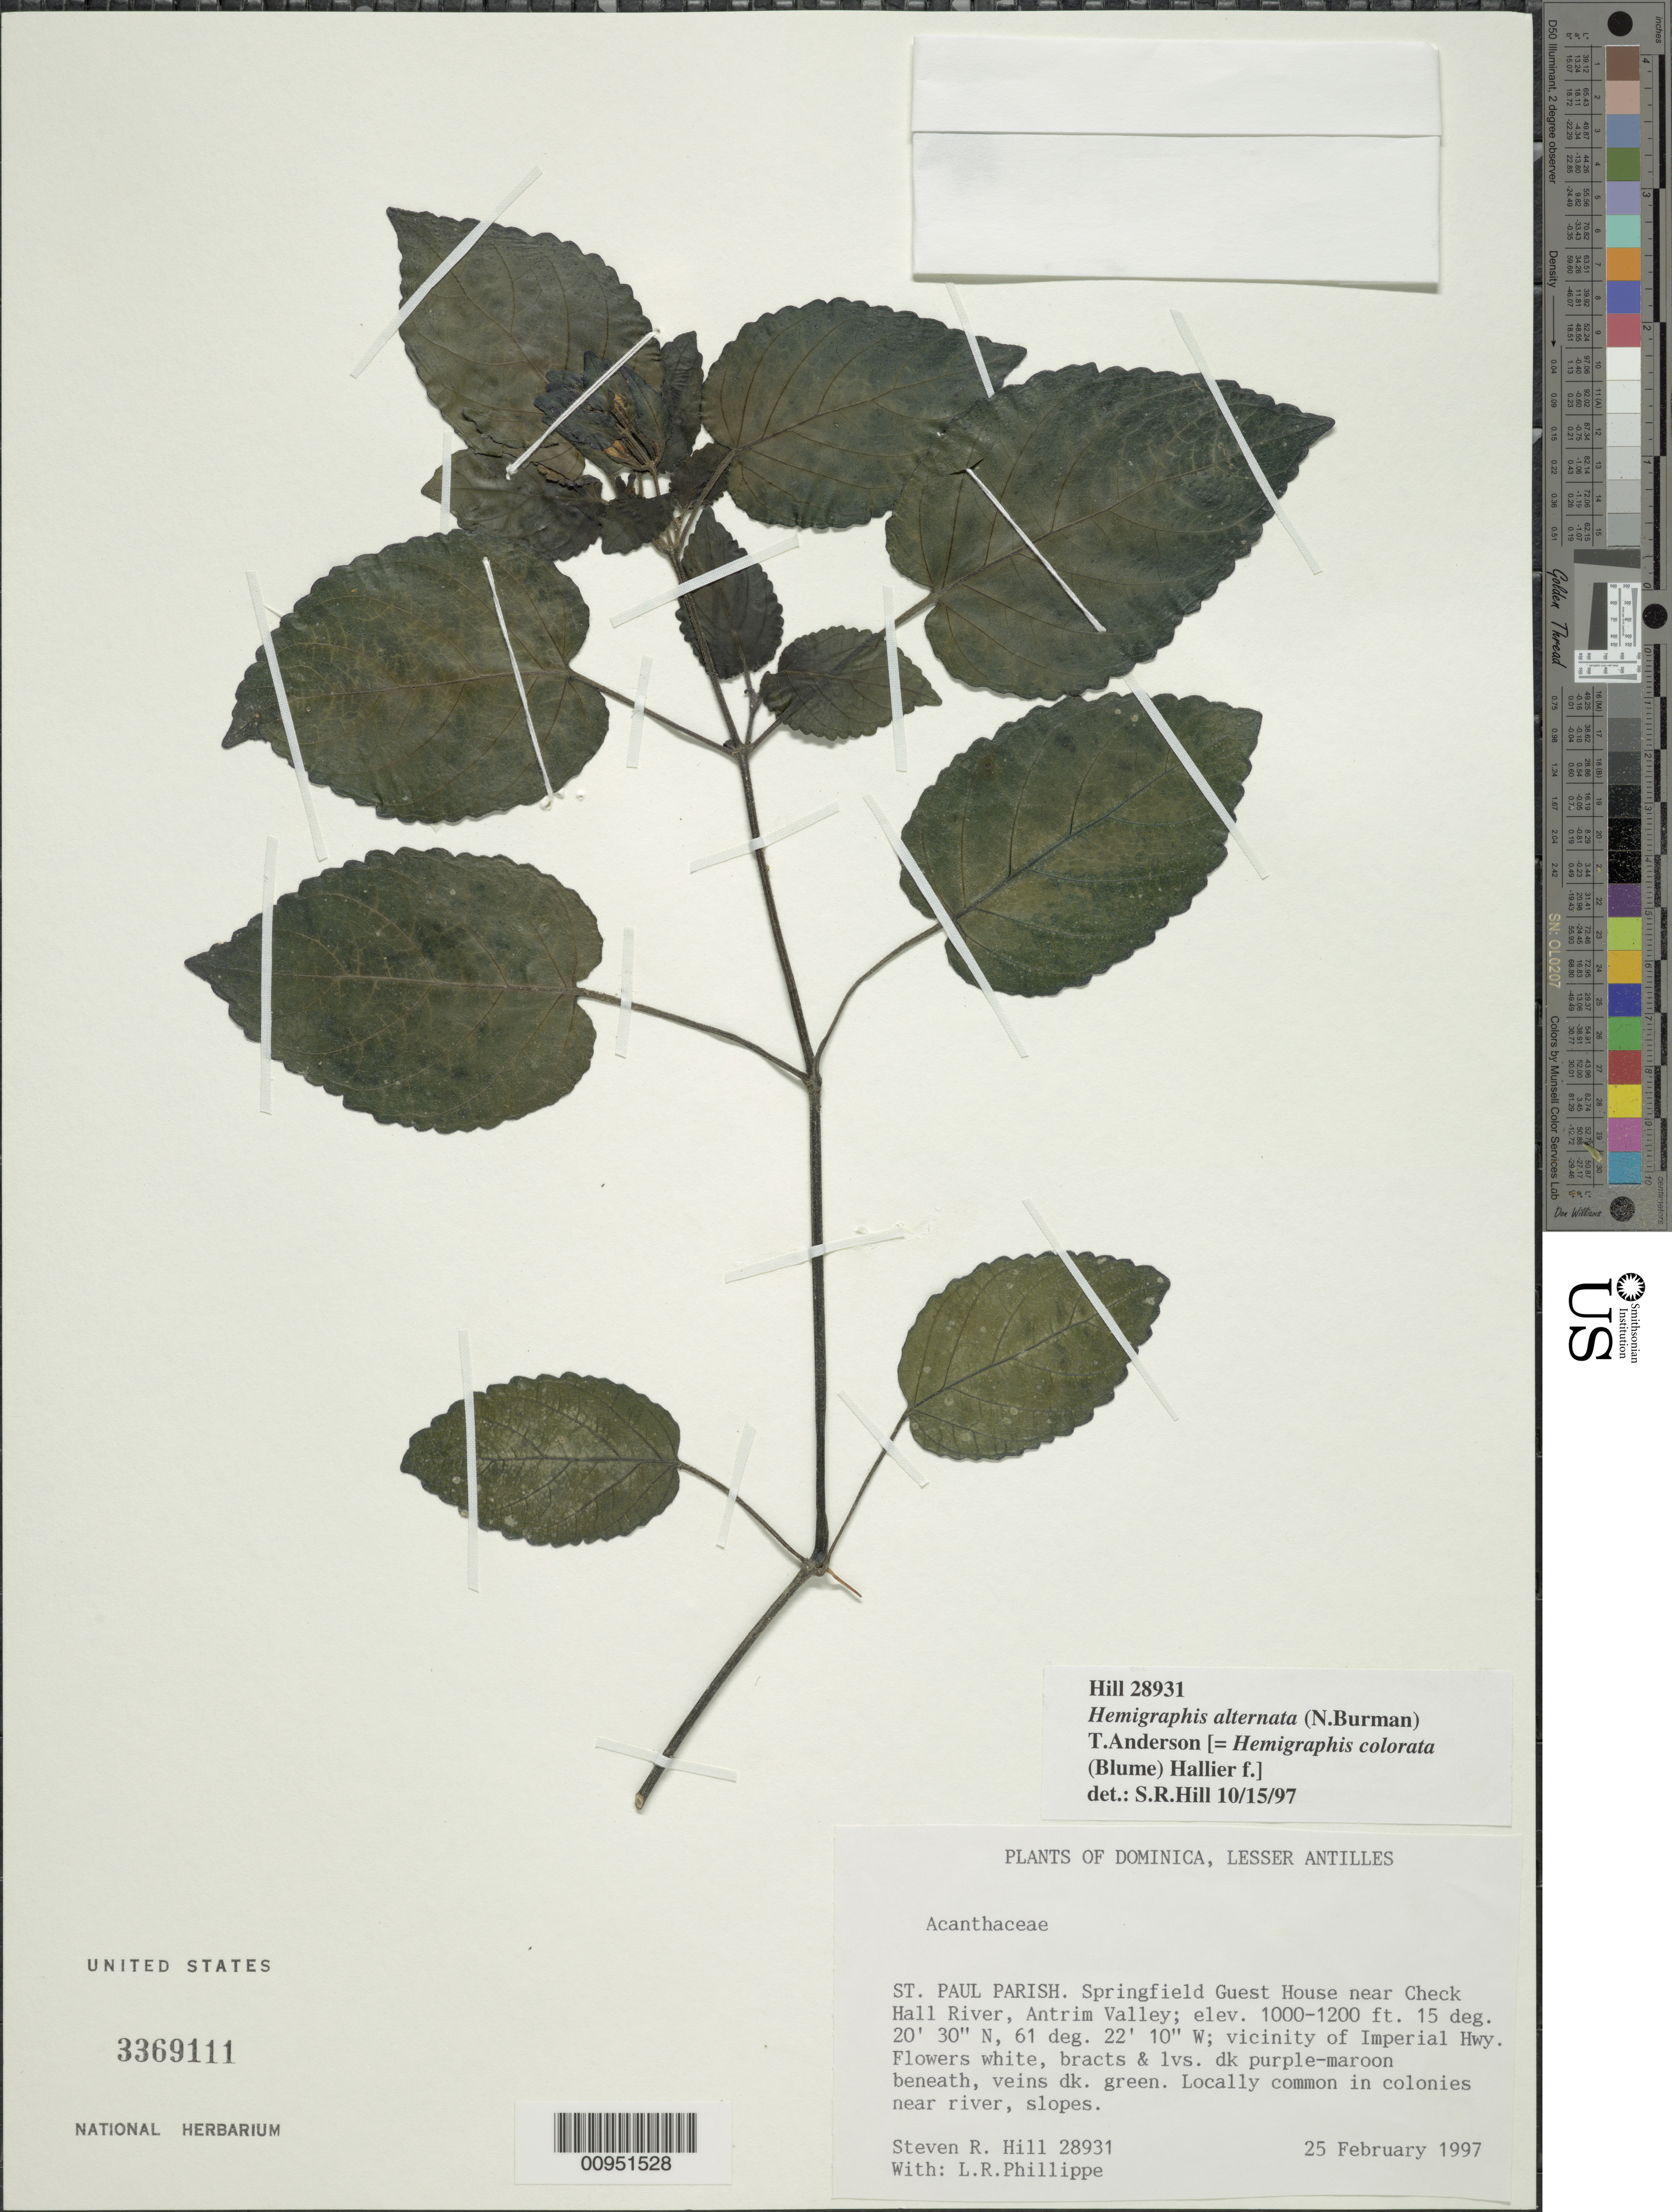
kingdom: Plantae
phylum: Tracheophyta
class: Magnoliopsida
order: Lamiales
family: Acanthaceae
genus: Hemigraphis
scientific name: Hemigraphis alternata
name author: (Burm. f.) T. Anderson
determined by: Hill, Steven R.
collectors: S. R. Hill & L. Phillippe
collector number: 28931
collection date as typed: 25 Feb 1997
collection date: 1997-02-25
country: Dominica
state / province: St. Paul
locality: Springfield Guest House near Check Hall River, Antrim Valley, vicinity of Imperial Bay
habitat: Near river, slopes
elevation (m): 305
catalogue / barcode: US 3369111